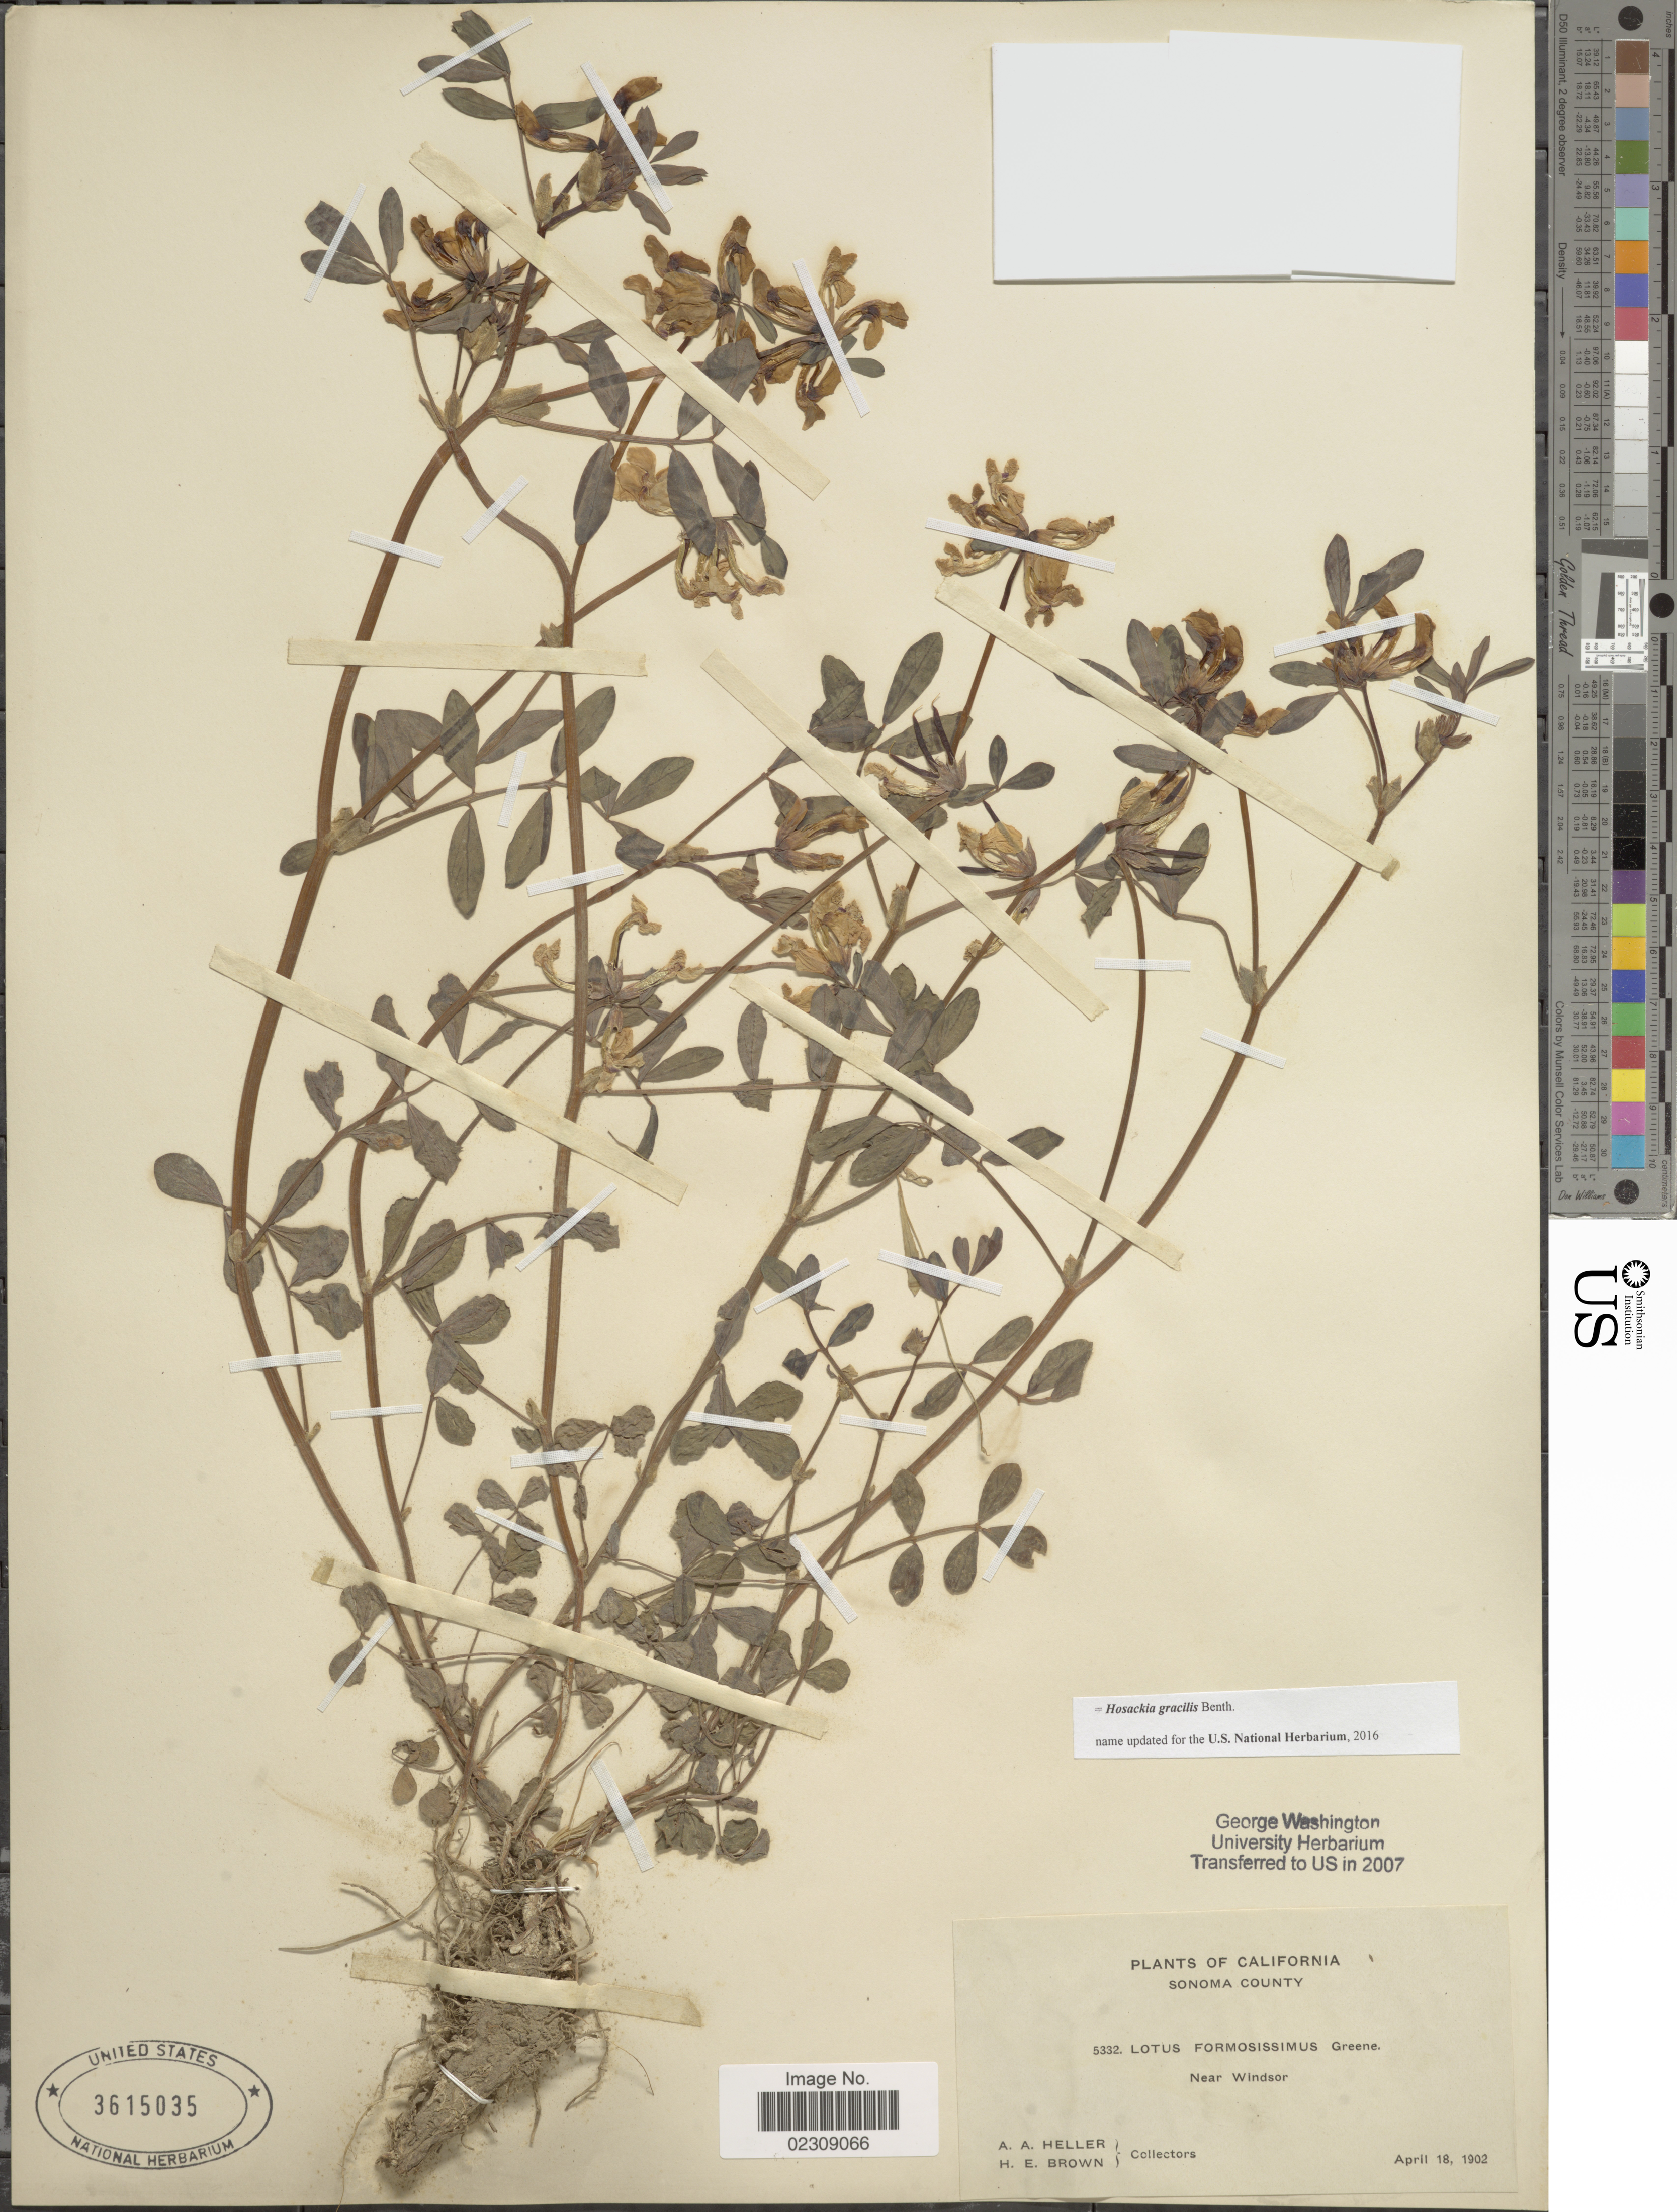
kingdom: Plantae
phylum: Tracheophyta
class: Magnoliopsida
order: Fabales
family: Fabaceae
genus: Hosackia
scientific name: Hosackia gracilis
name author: Benth.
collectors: A. A. Heller & H. E. Brown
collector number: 5332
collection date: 1902-04-18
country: United States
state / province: California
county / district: Sonoma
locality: Sonoma County. Near Windsor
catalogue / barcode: US 3615035